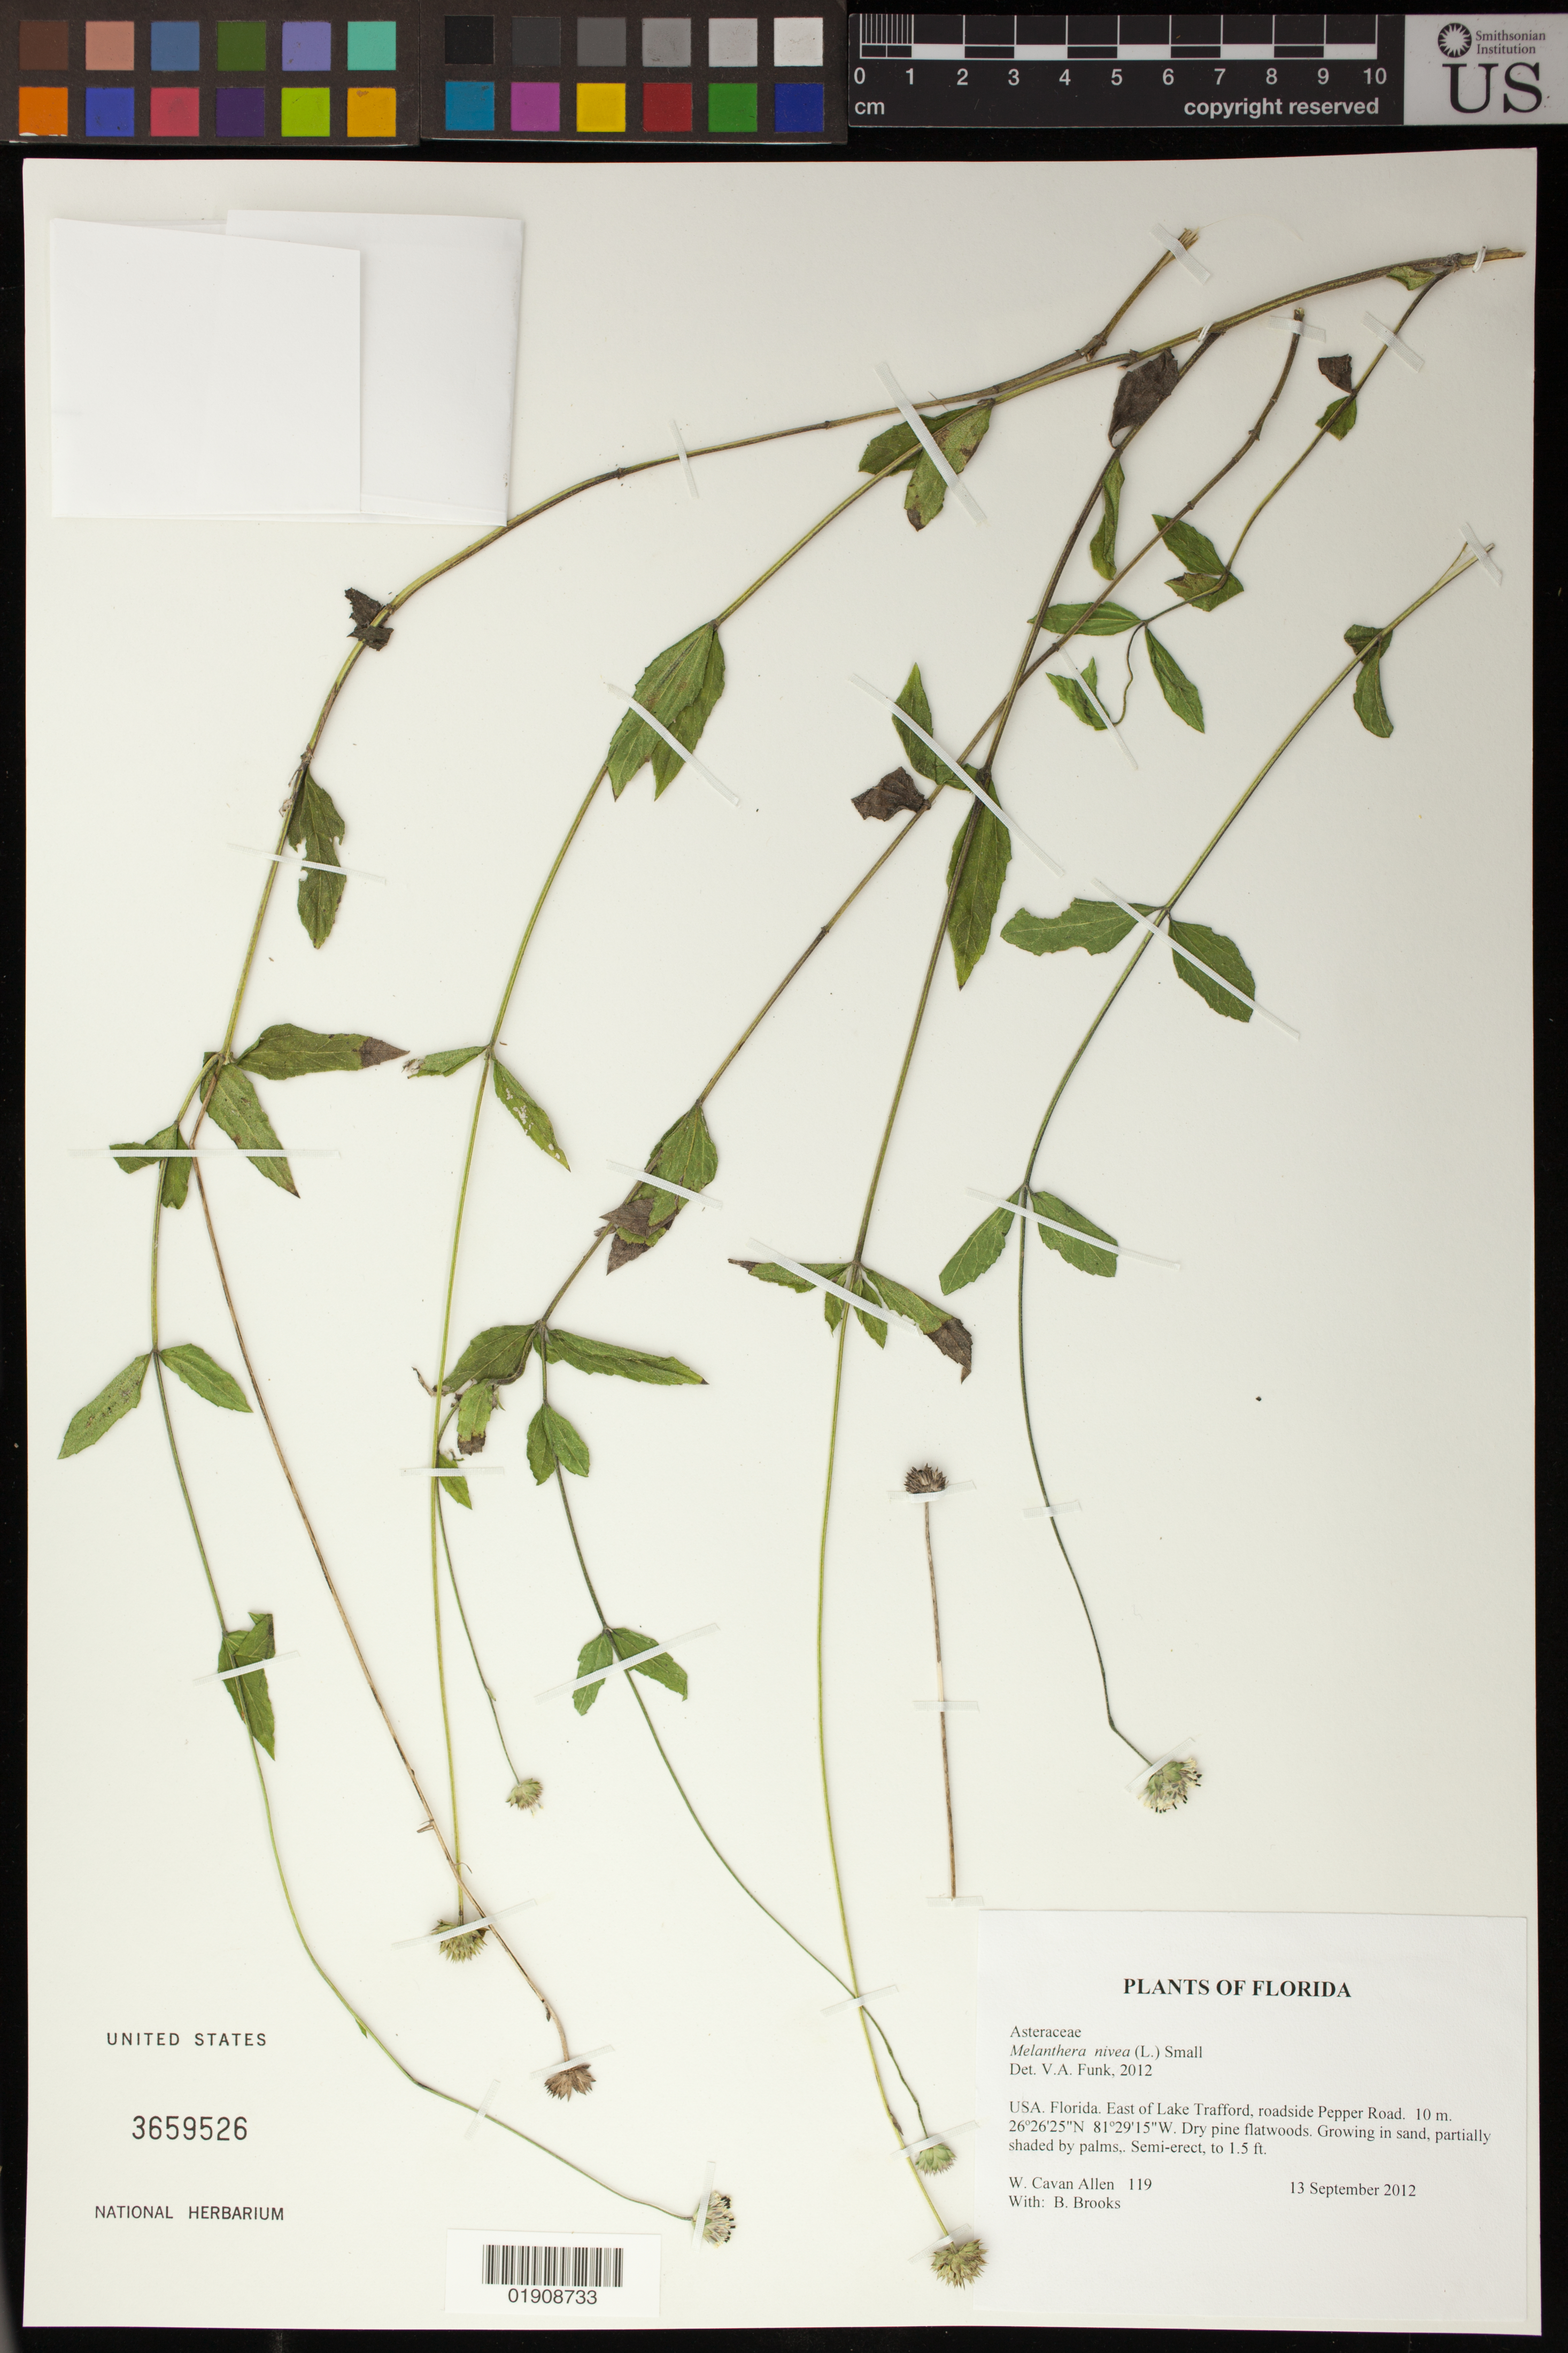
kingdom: Plantae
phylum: Tracheophyta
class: Magnoliopsida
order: Asterales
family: Asteraceae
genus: Melanthera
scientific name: Melanthera nivea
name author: (L.) Small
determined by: Funk, Vicki A., (BOT), Smithsonian Institution - National Museum of Natural History (UNITED STATES)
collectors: W. C. Allen & B. Brooks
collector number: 119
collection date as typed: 13 September 2012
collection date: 2012-09-13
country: United States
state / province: Florida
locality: East of Lake Trafford, roadside Pepper Road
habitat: Dry pine flatwoods. Growing in sand, partially shaded by palms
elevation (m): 10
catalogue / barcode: US 3659526